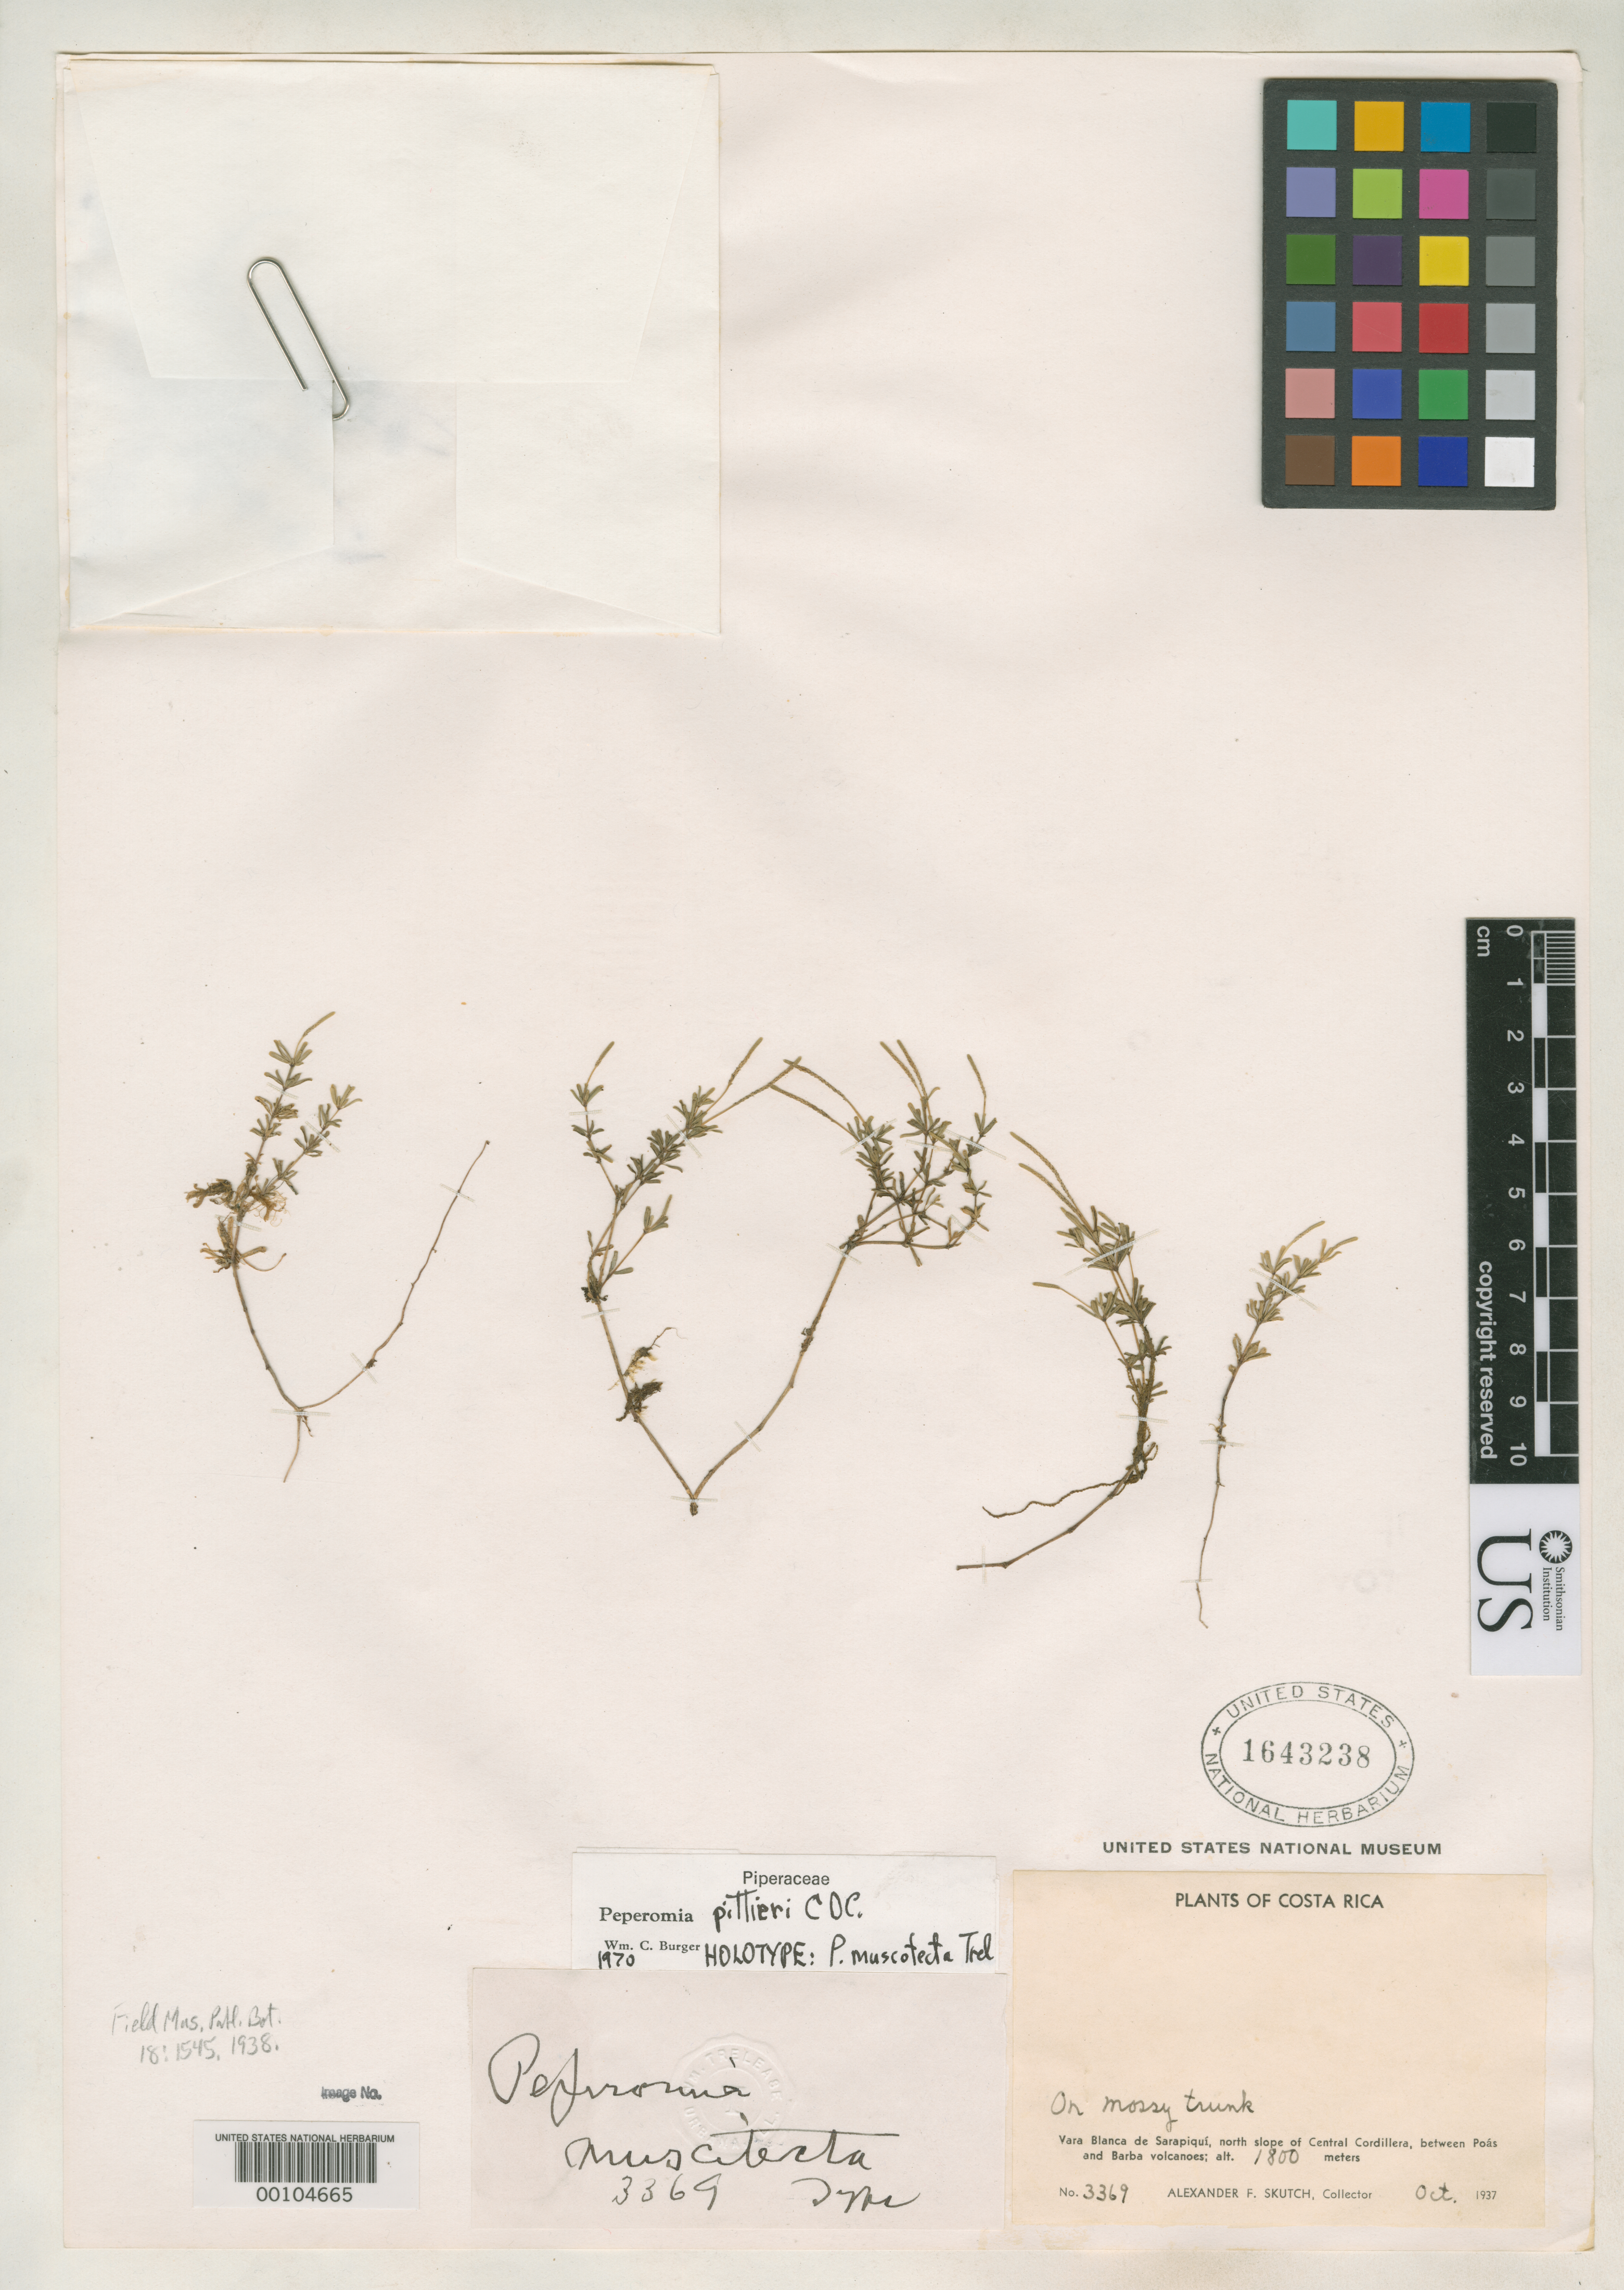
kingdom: Plantae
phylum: Tracheophyta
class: Magnoliopsida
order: Piperales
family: Piperaceae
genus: Peperomia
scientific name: Peperomia muscotecta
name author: Trel. in Standl.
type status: Holotype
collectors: A. F. Skutch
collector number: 3369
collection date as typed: Oct 1937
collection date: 1937-10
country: Costa Rica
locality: Vara Blanca de Sarapiqui, N slope of central cordillera, between Poás and Barba volcanoes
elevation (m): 1800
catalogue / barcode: US 1643238